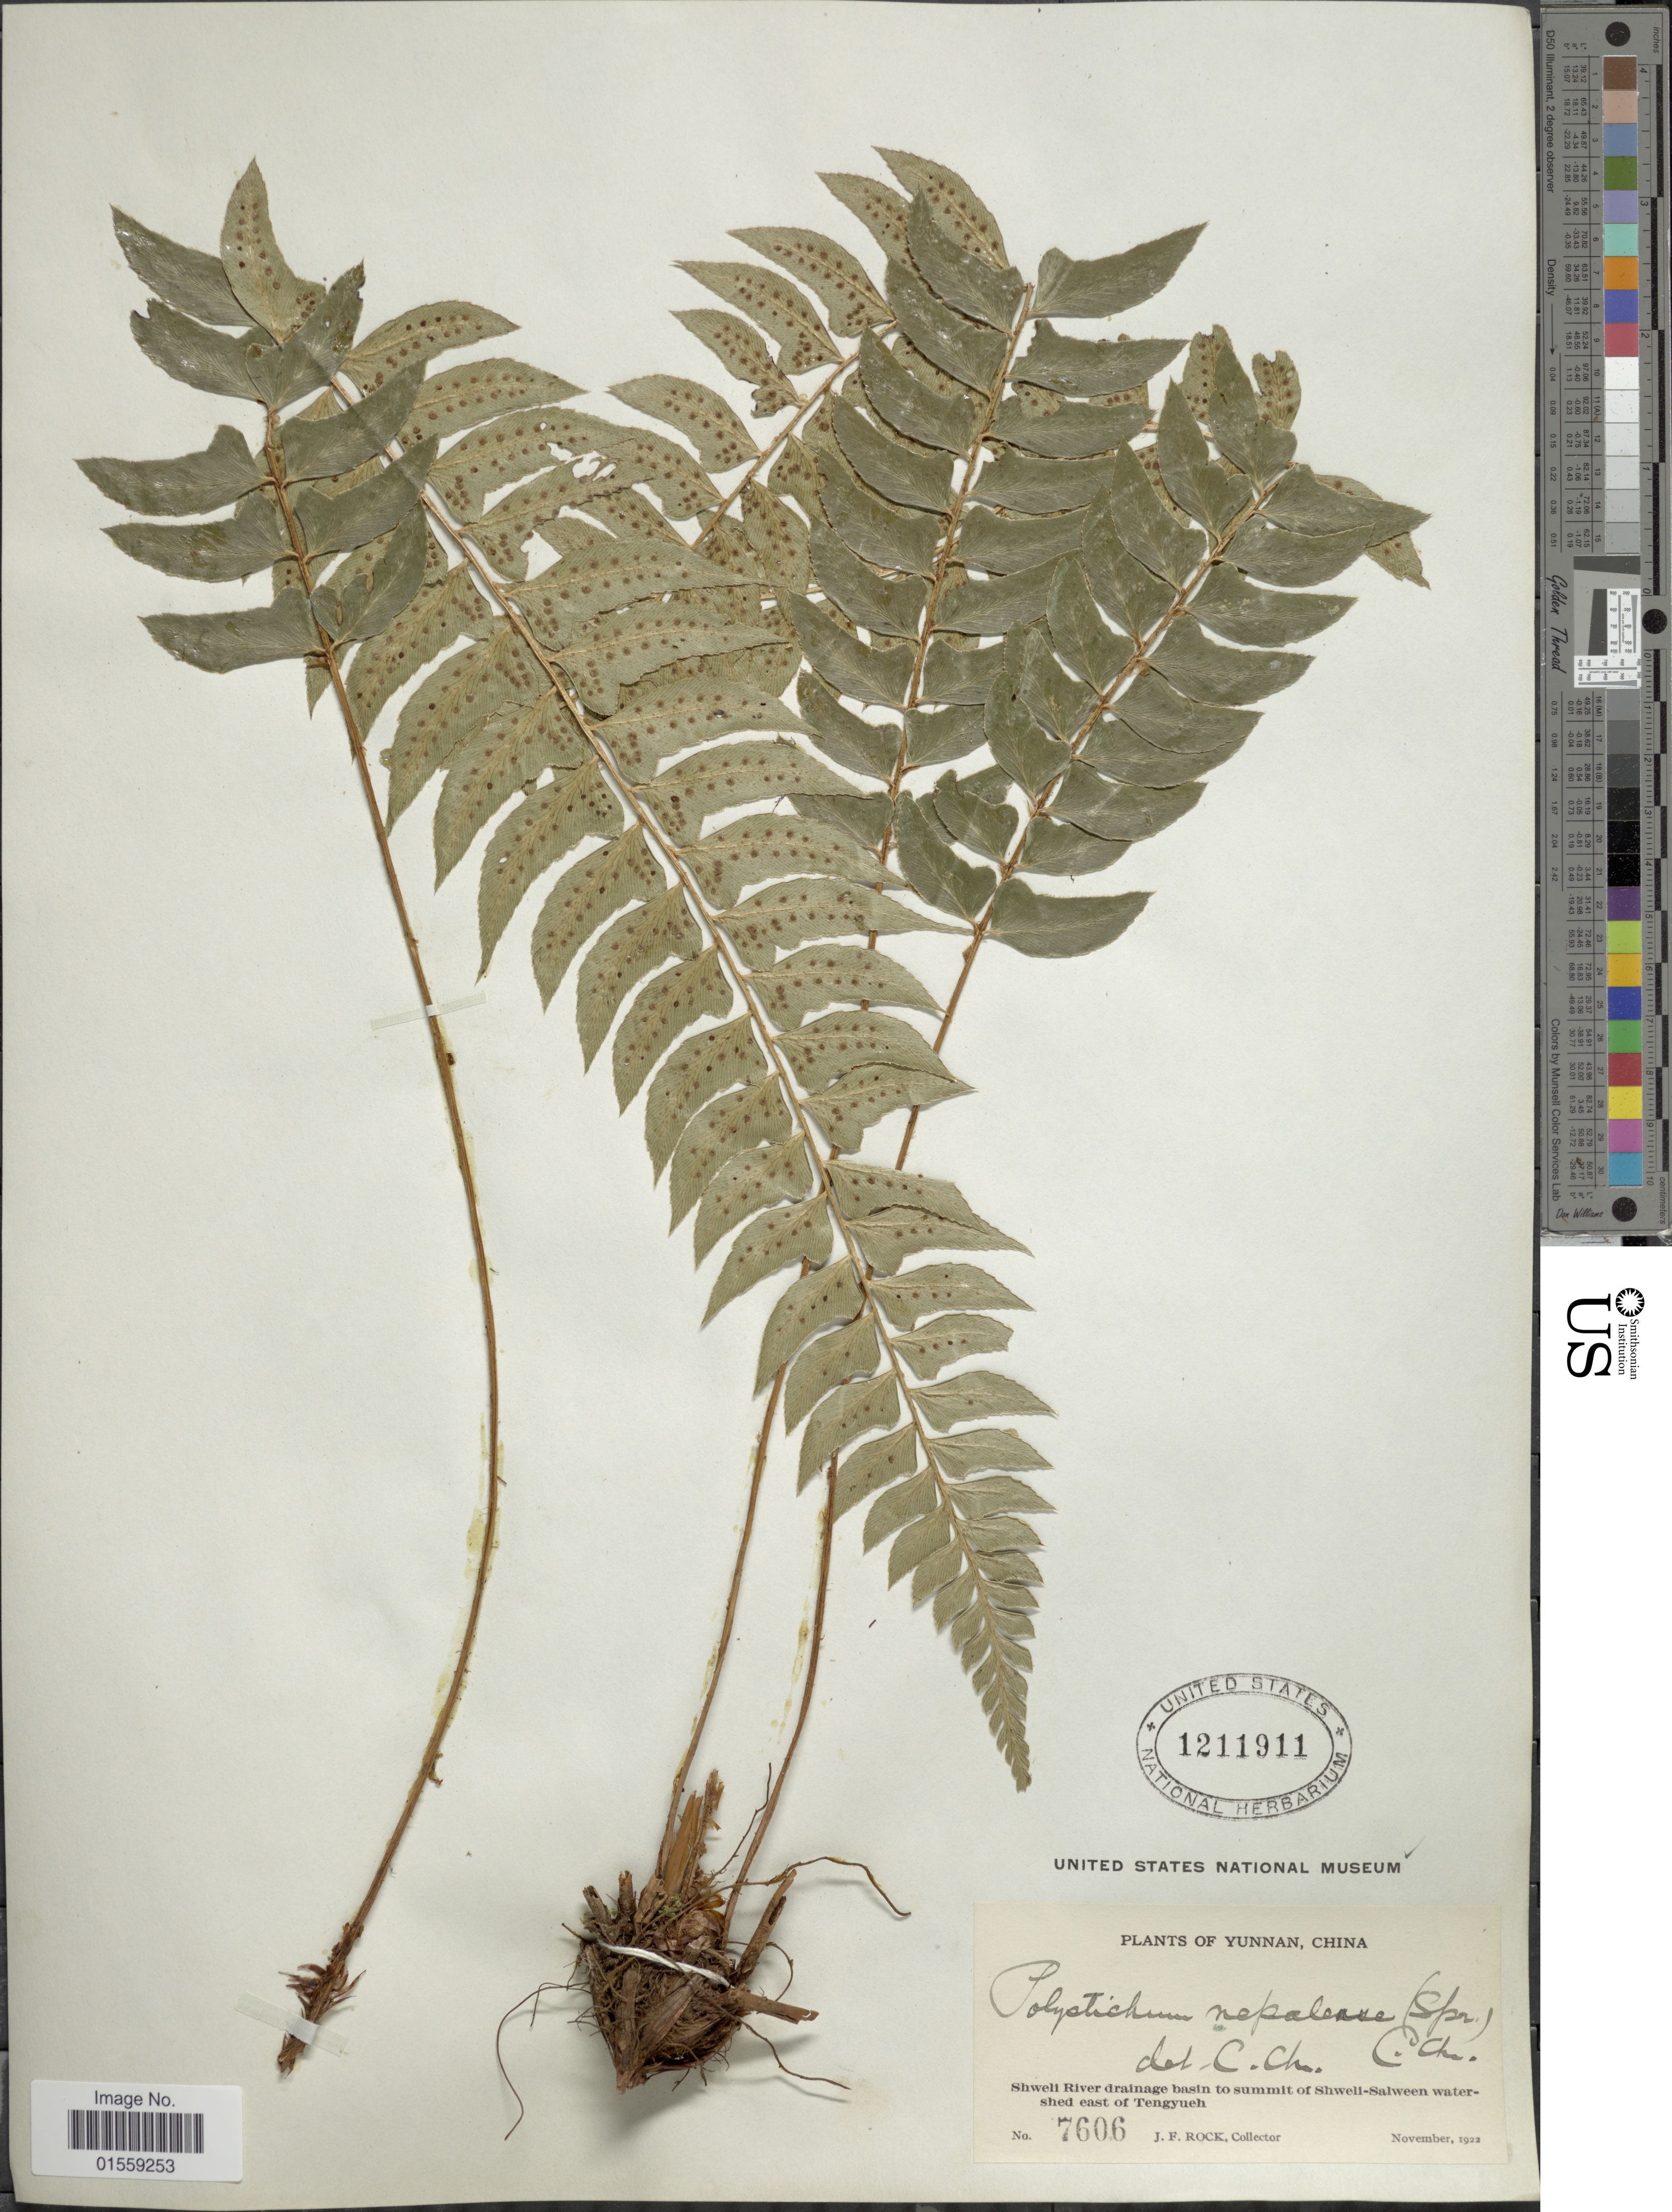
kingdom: Plantae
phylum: Tracheophyta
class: Polypodiopsida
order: Polypodiales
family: Dryopteridaceae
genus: Polystichum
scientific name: Polystichum nepalense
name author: (Spreng.) C. Chr.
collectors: J. Rock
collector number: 7606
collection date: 1922-11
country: China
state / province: Yunnan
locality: Shweli River drainage basin to summit of Shweli-Satween watershed east of Tengyueh.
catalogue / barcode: US 1211911